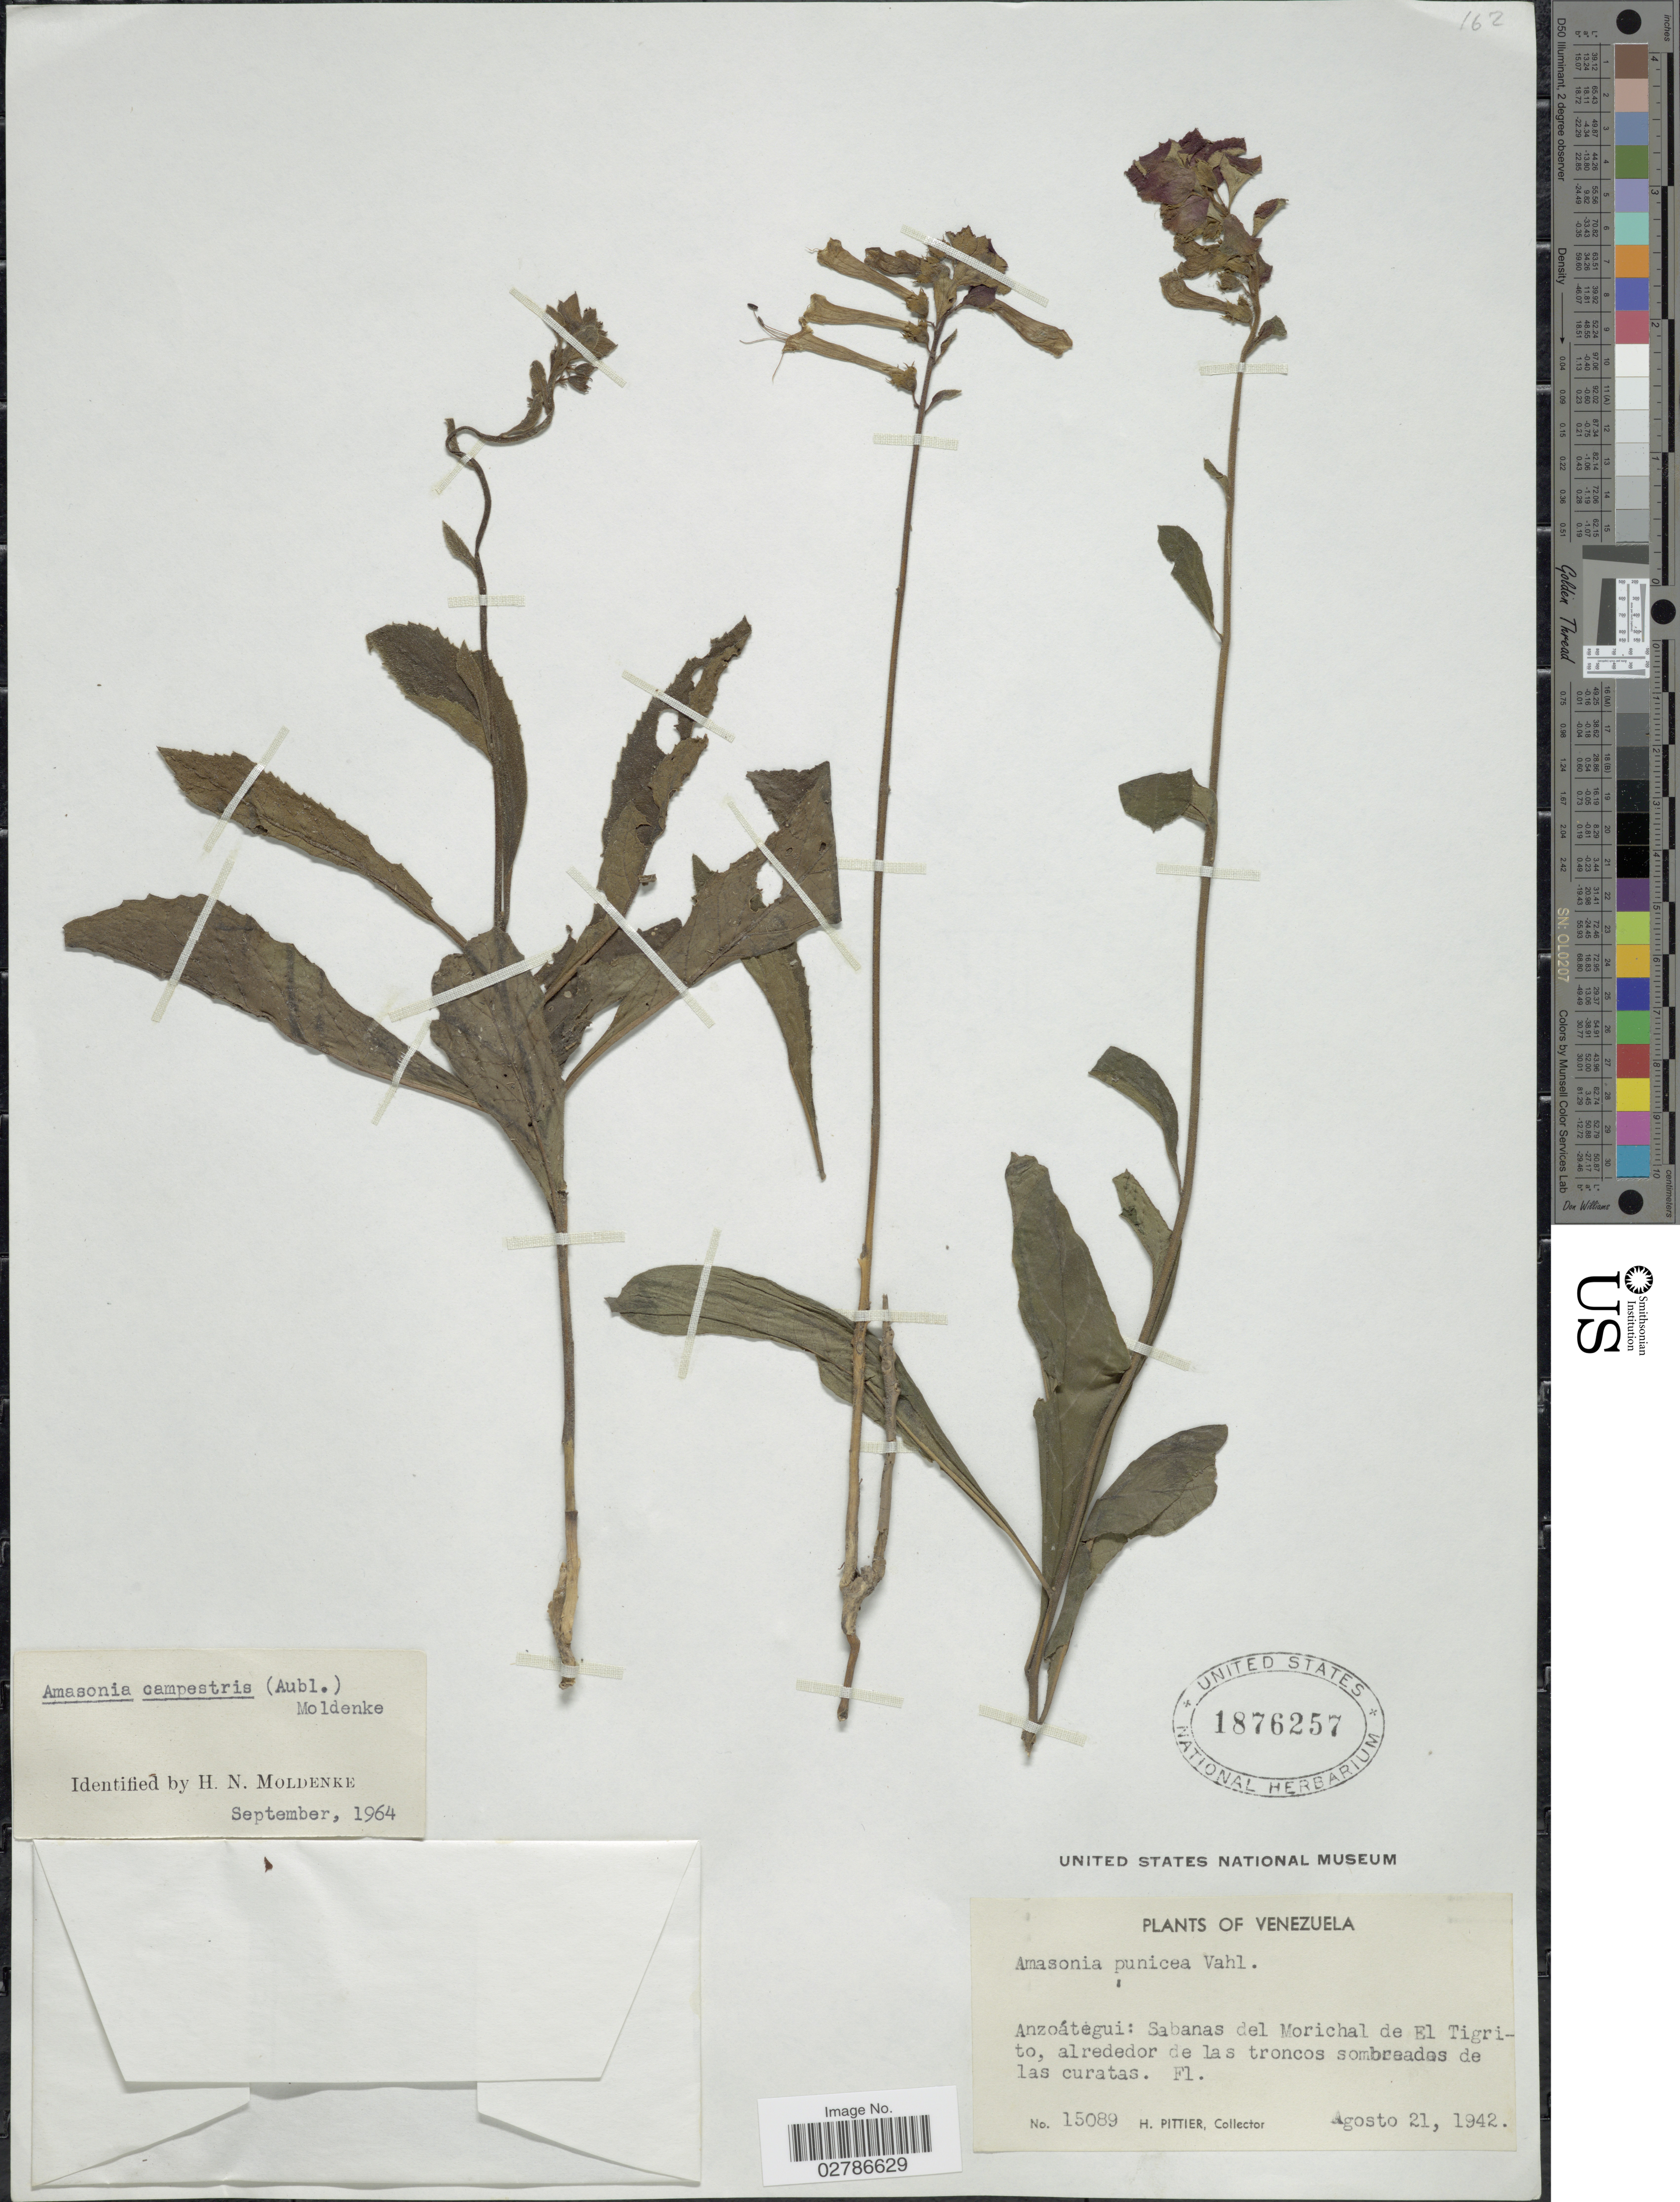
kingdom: Plantae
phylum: Tracheophyta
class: Magnoliopsida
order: Lamiales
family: Lamiaceae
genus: Amasonia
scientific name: Amasonia campestris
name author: (Aubl.) Moldenke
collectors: H. F. Pittier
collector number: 15089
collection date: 1942-08-21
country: Venezuela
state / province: Anzoategui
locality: Sabanas del Morichal de El Tigrito, alrededor de las troncos sombreados de las curatas.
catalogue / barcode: US 1876257